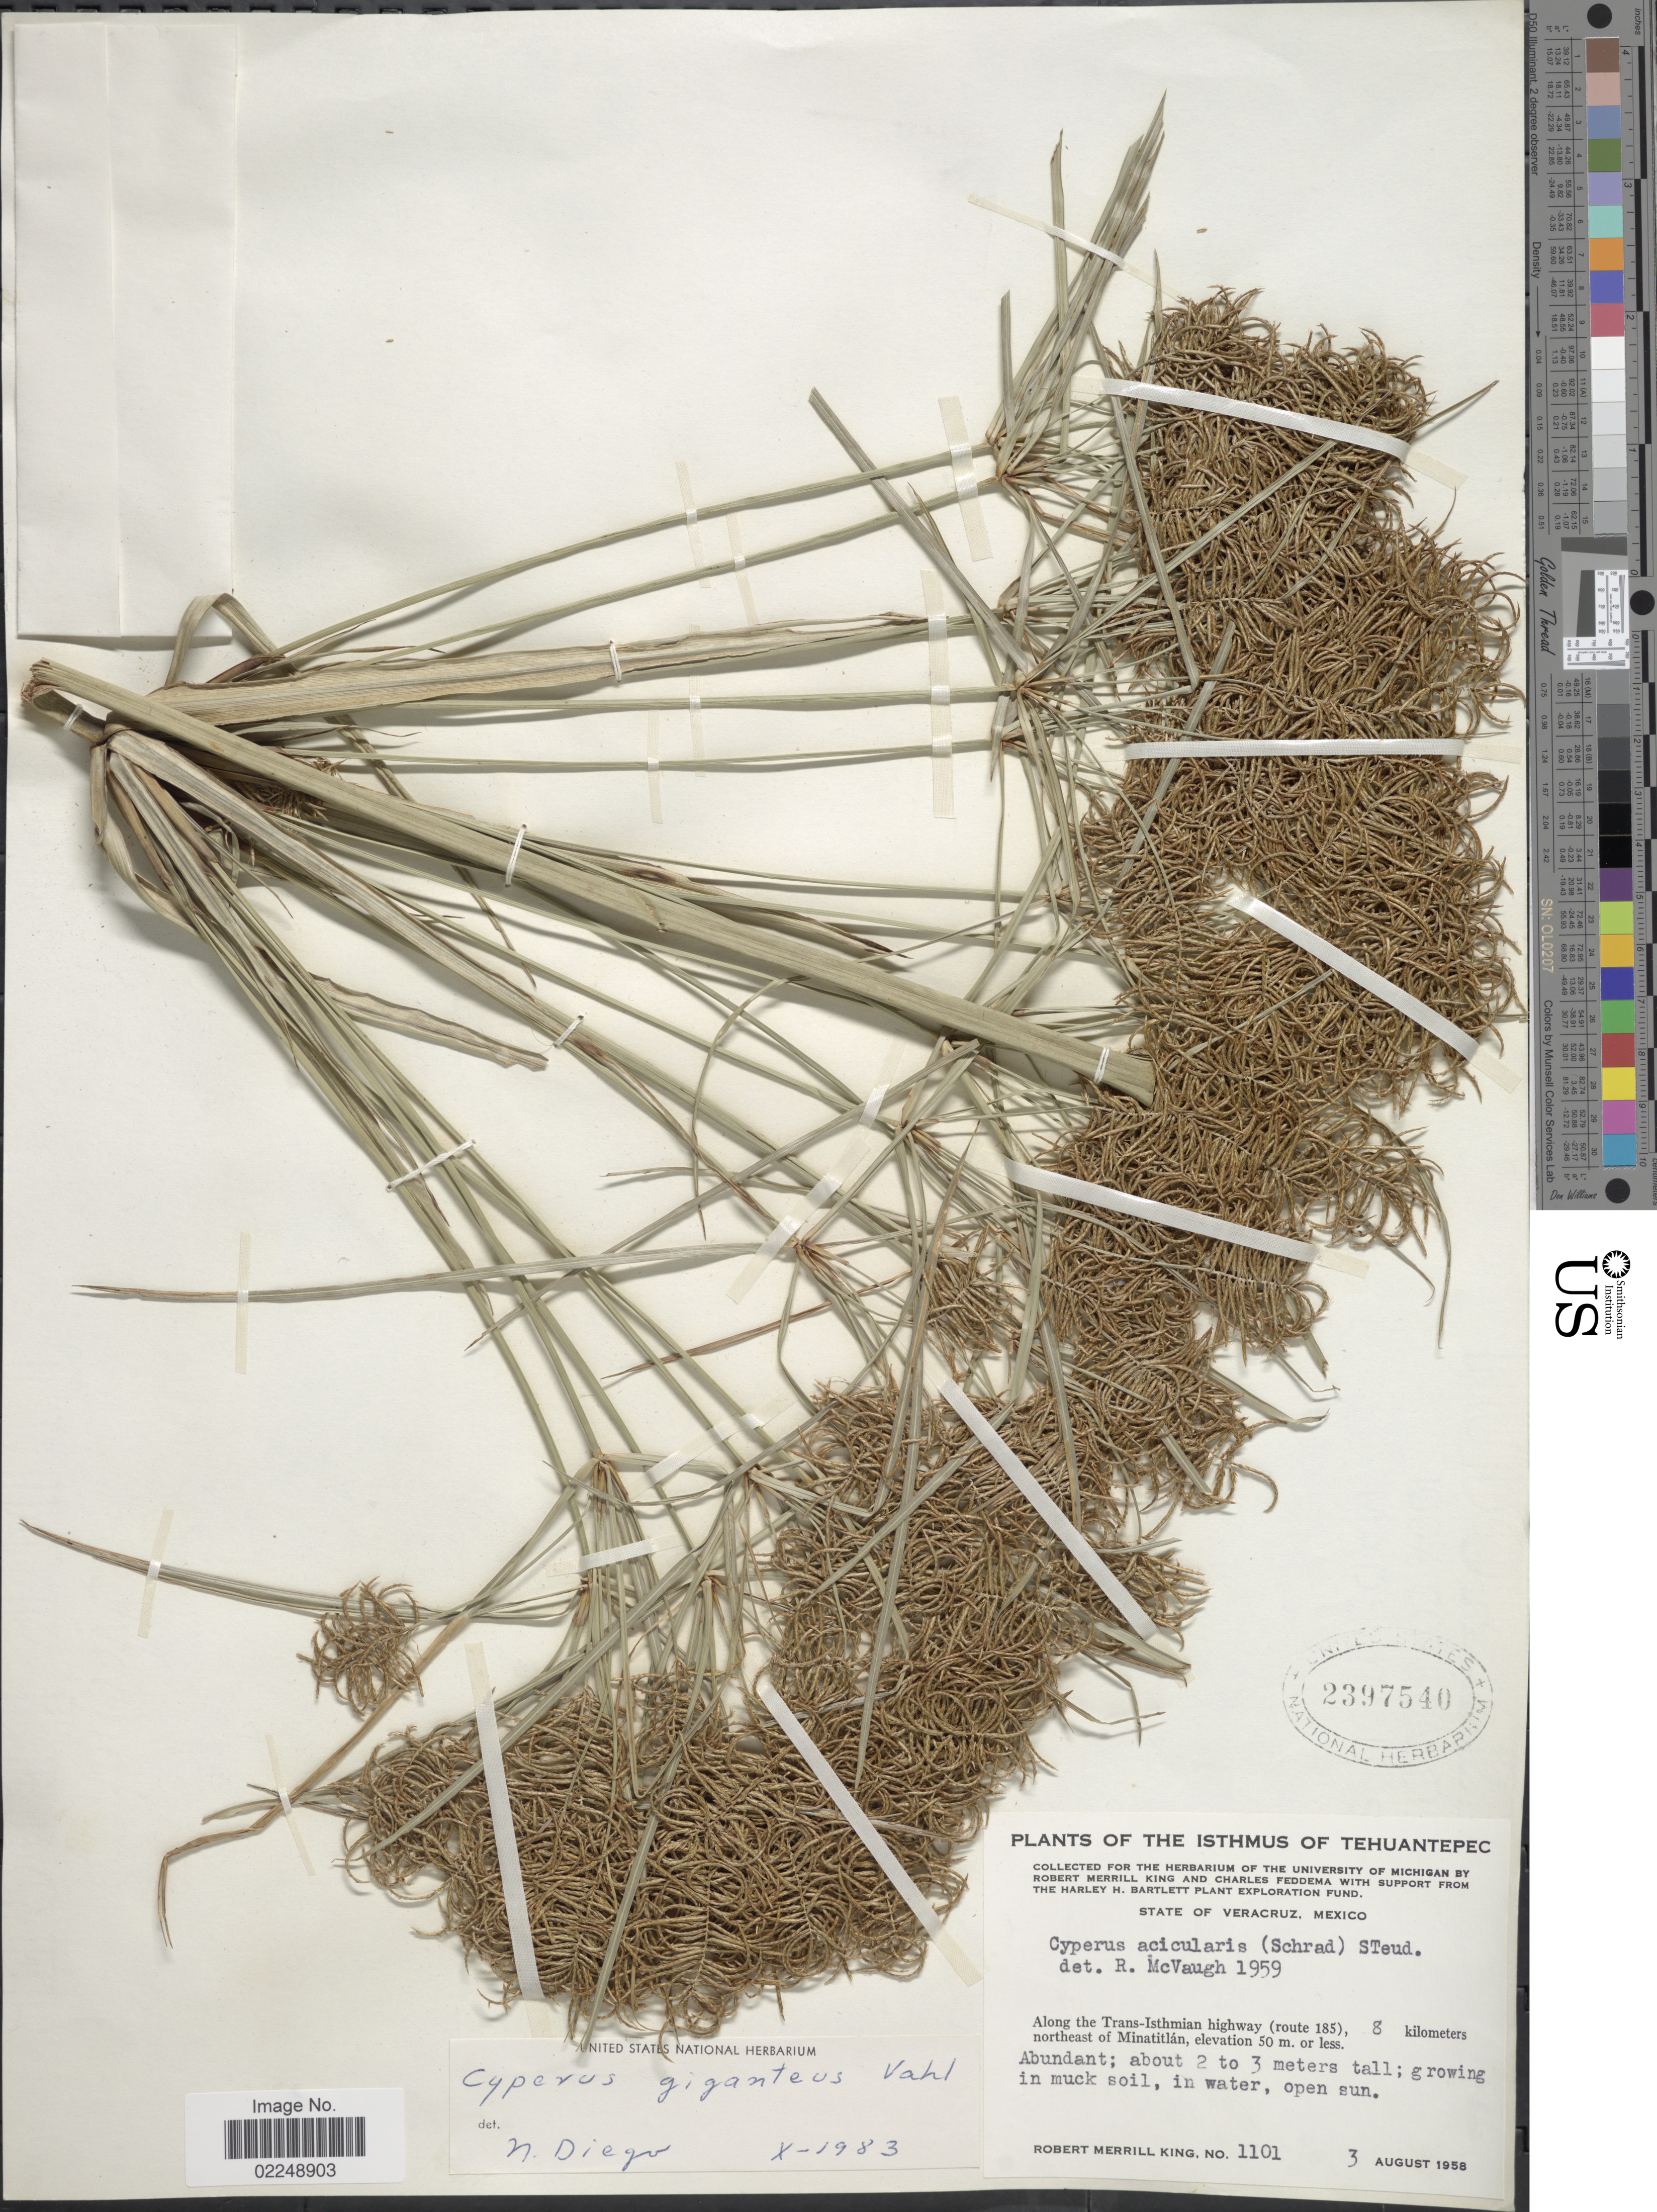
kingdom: Plantae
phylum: Tracheophyta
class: Liliopsida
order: Poales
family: Cyperaceae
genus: Cyperus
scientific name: Cyperus giganteus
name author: Vahl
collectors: R. M. King & C. Feddema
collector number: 1101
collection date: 1958-08-03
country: Mexico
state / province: Veracruz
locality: Along the Trans-Isthmian highway (route 185), 8 kilometers northeast of Minatitlan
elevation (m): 50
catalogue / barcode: US 2397540